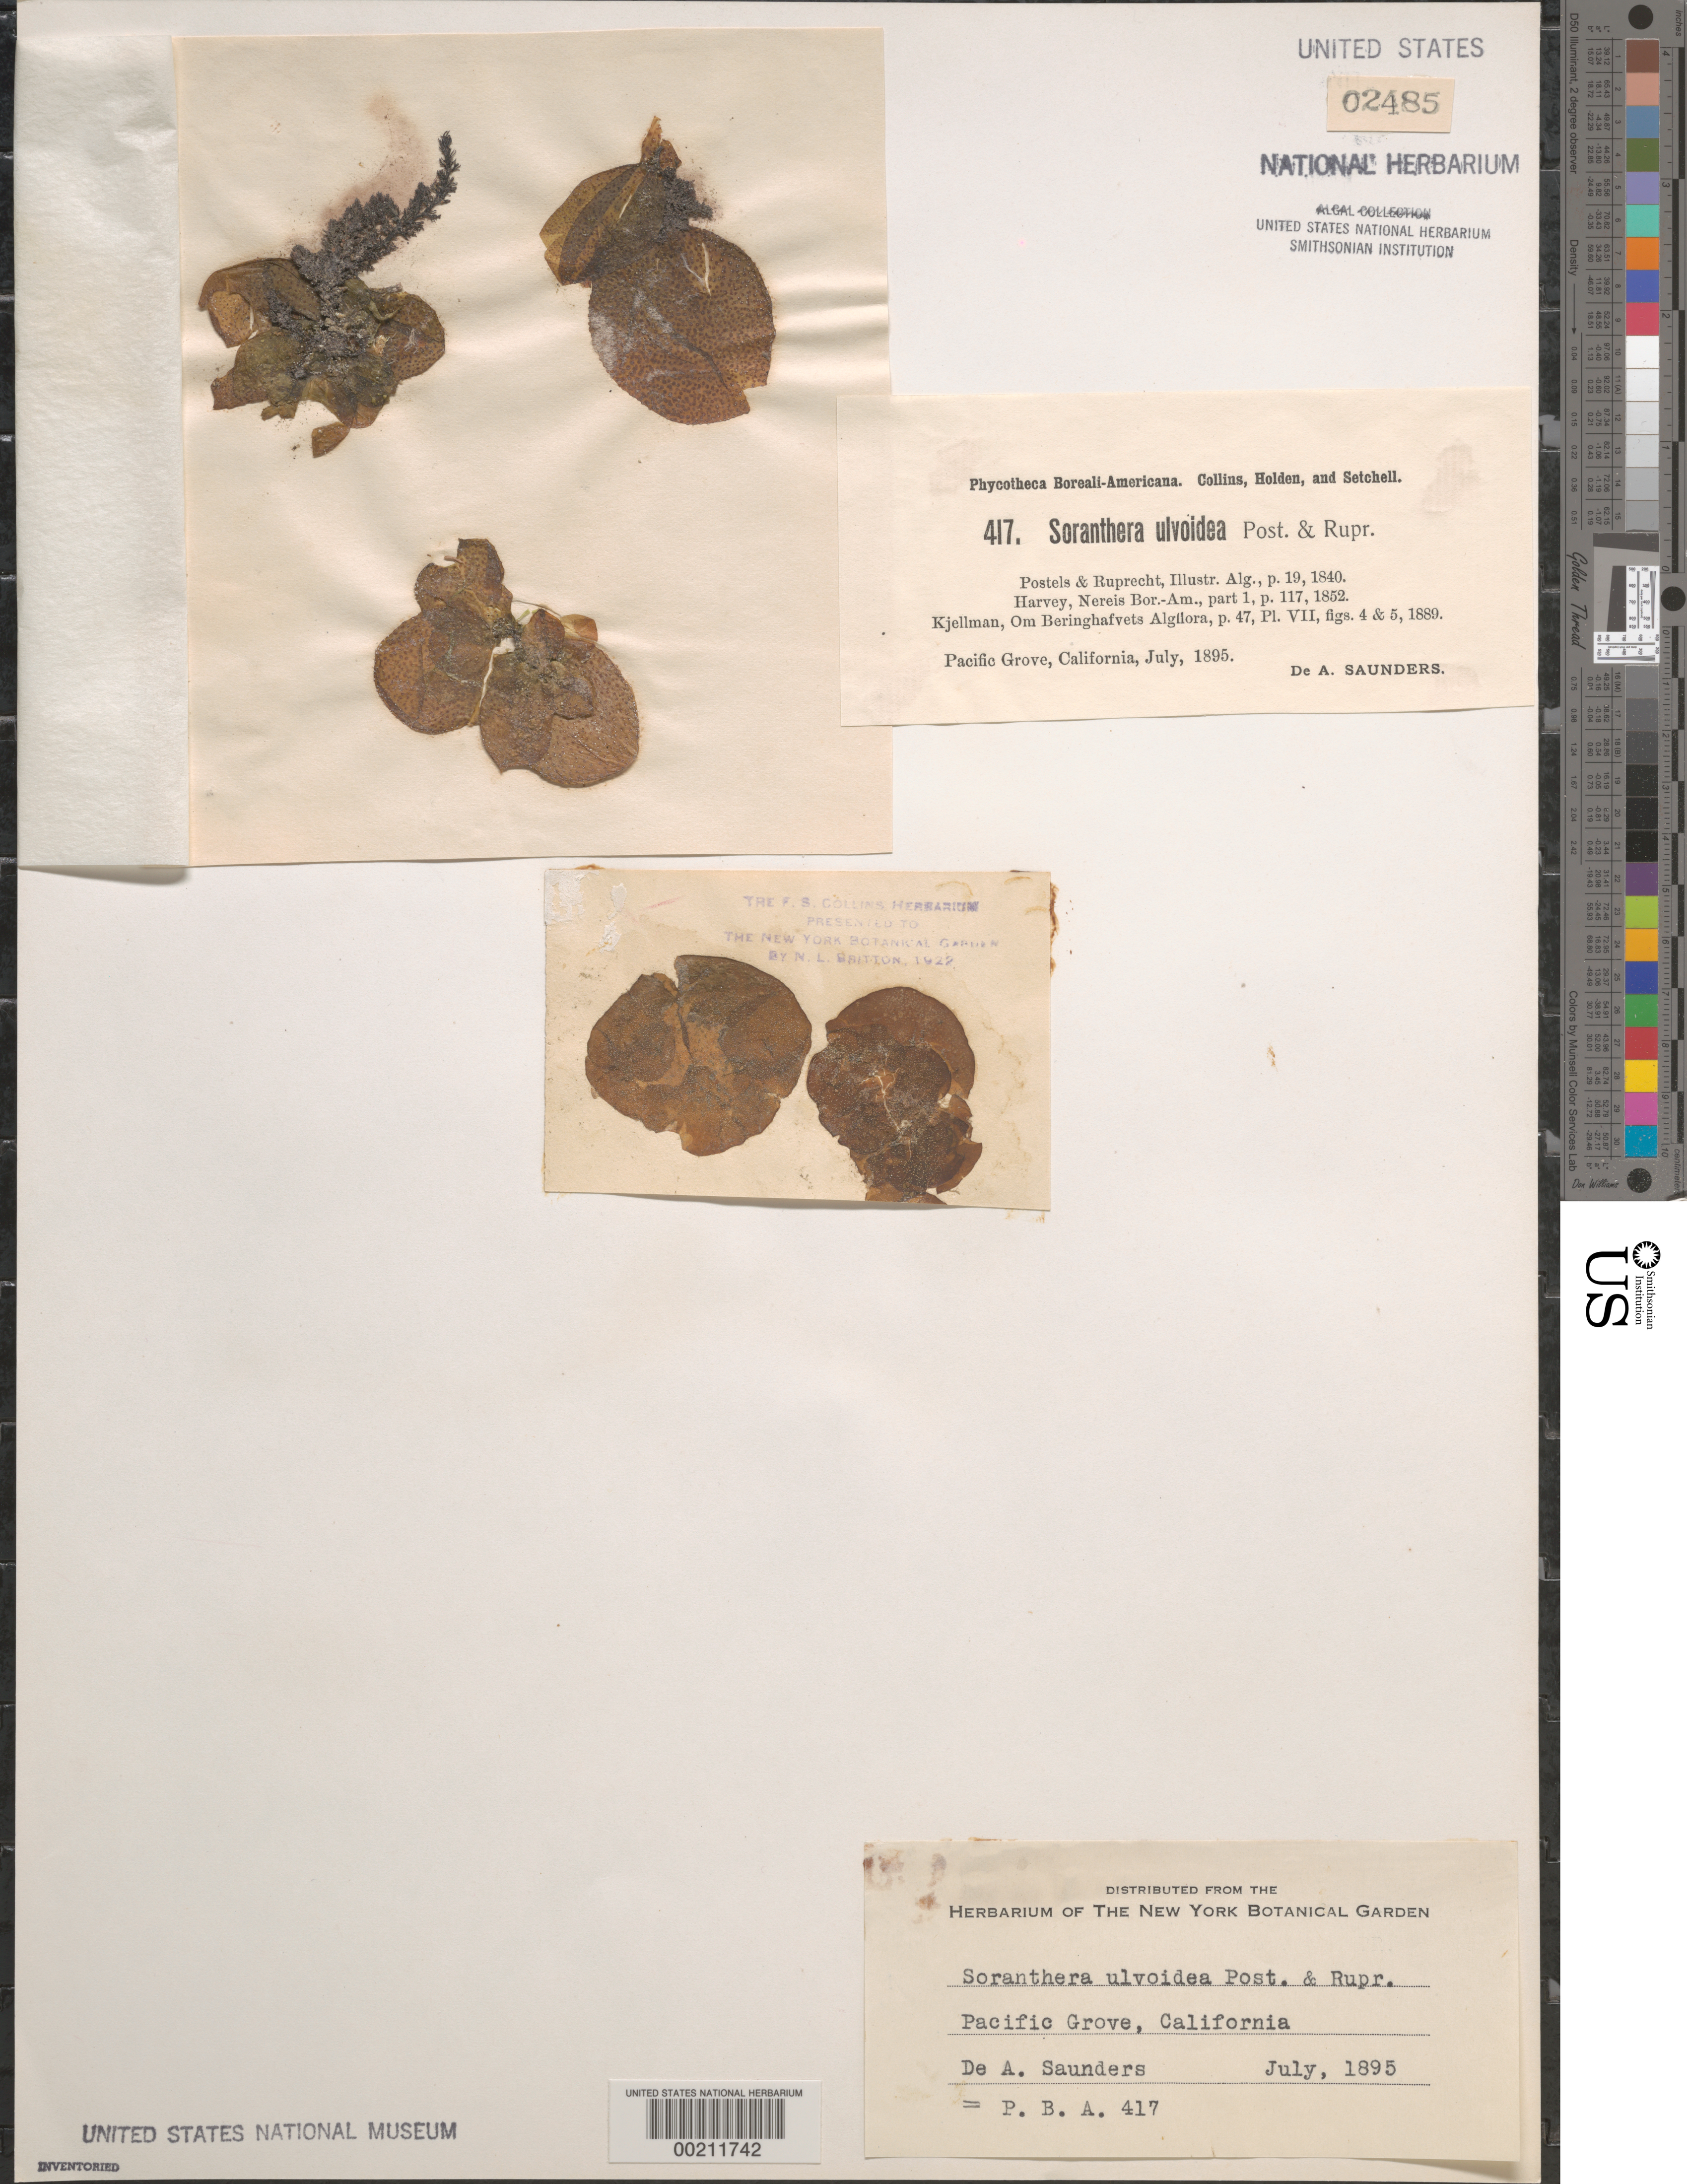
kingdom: Chromista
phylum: Ochrophyta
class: Phaeophyceae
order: Dictyosiphonales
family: Punctariaceae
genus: Soranthera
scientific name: Soranthera ulvoidea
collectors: D. Saunders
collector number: PB-A 417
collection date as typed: Jul 1895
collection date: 1895-07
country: United States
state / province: California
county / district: Monterey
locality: Pacific Grove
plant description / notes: Collins, Holden & Setchell, Phycotheca Boreali-Americana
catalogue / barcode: US 2485